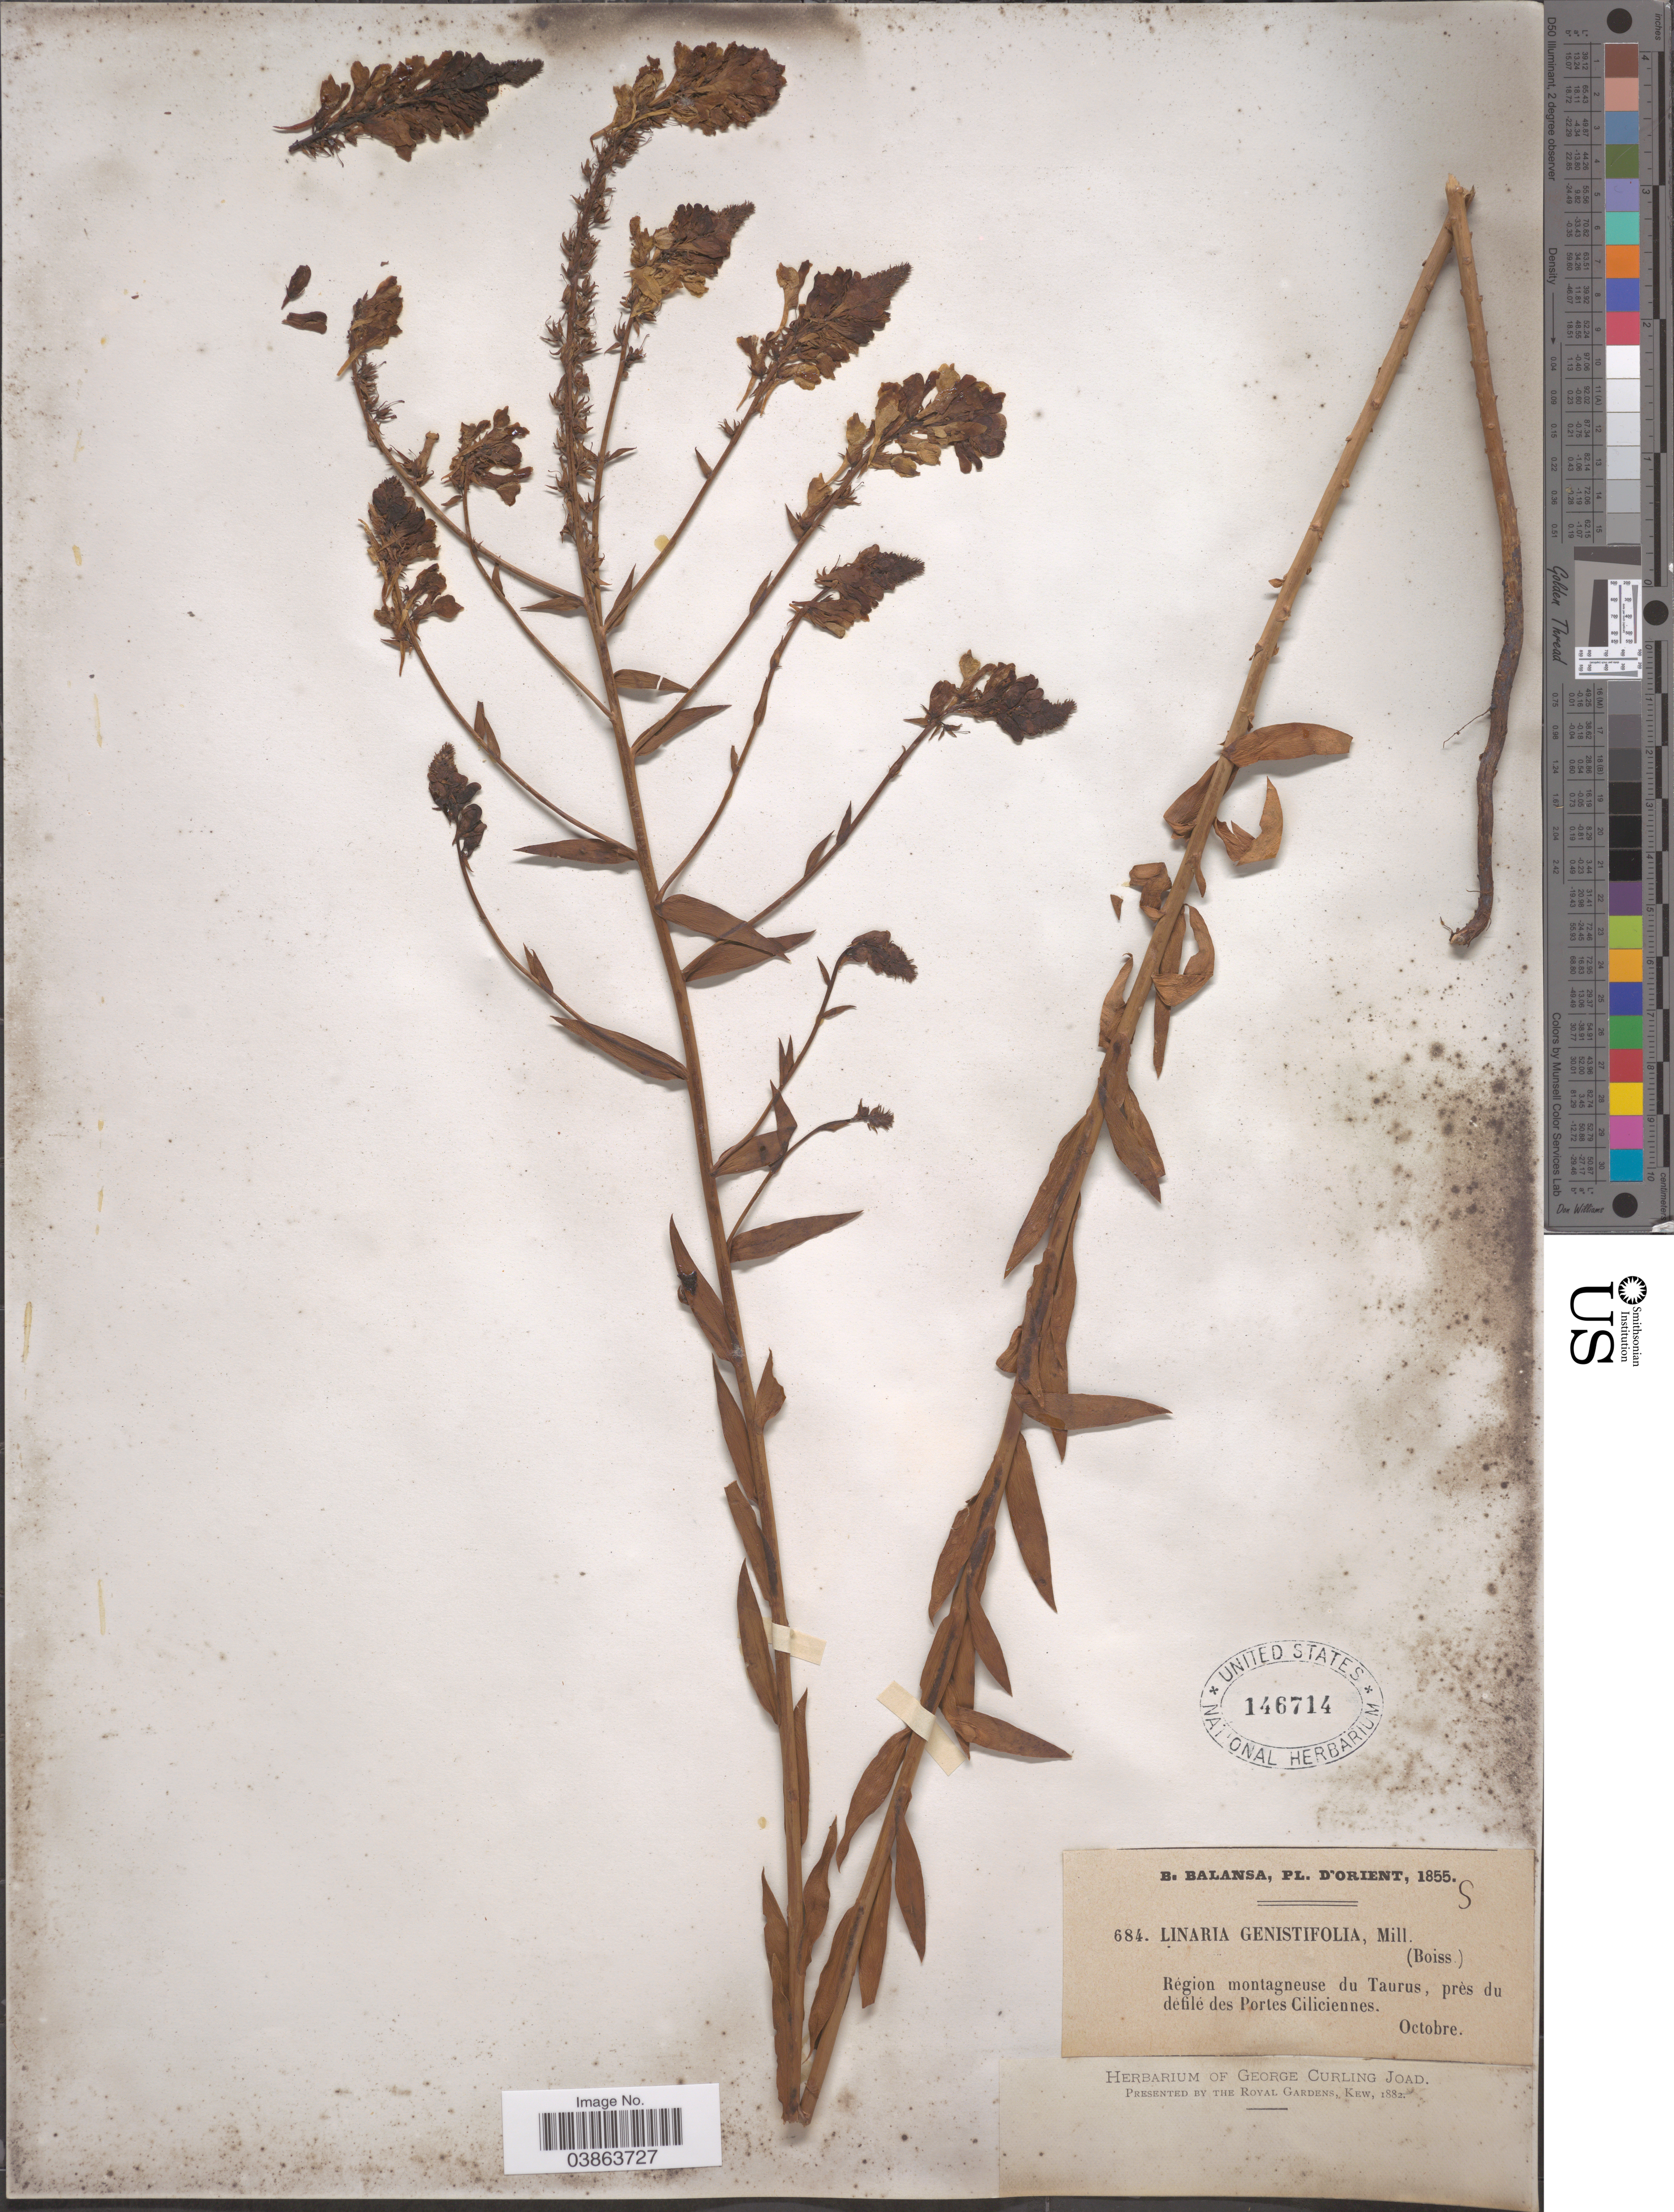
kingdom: Plantae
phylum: Tracheophyta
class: Magnoliopsida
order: Lamiales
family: Plantaginaceae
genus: Linaria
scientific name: Linaria genistifolia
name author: (L.) Mill.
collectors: B. Balansa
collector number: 684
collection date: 1855-10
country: Turkey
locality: D'Orient. Région montagneuse du Taurus, près du defilé des Portes Ciliciennes.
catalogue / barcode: US 146714